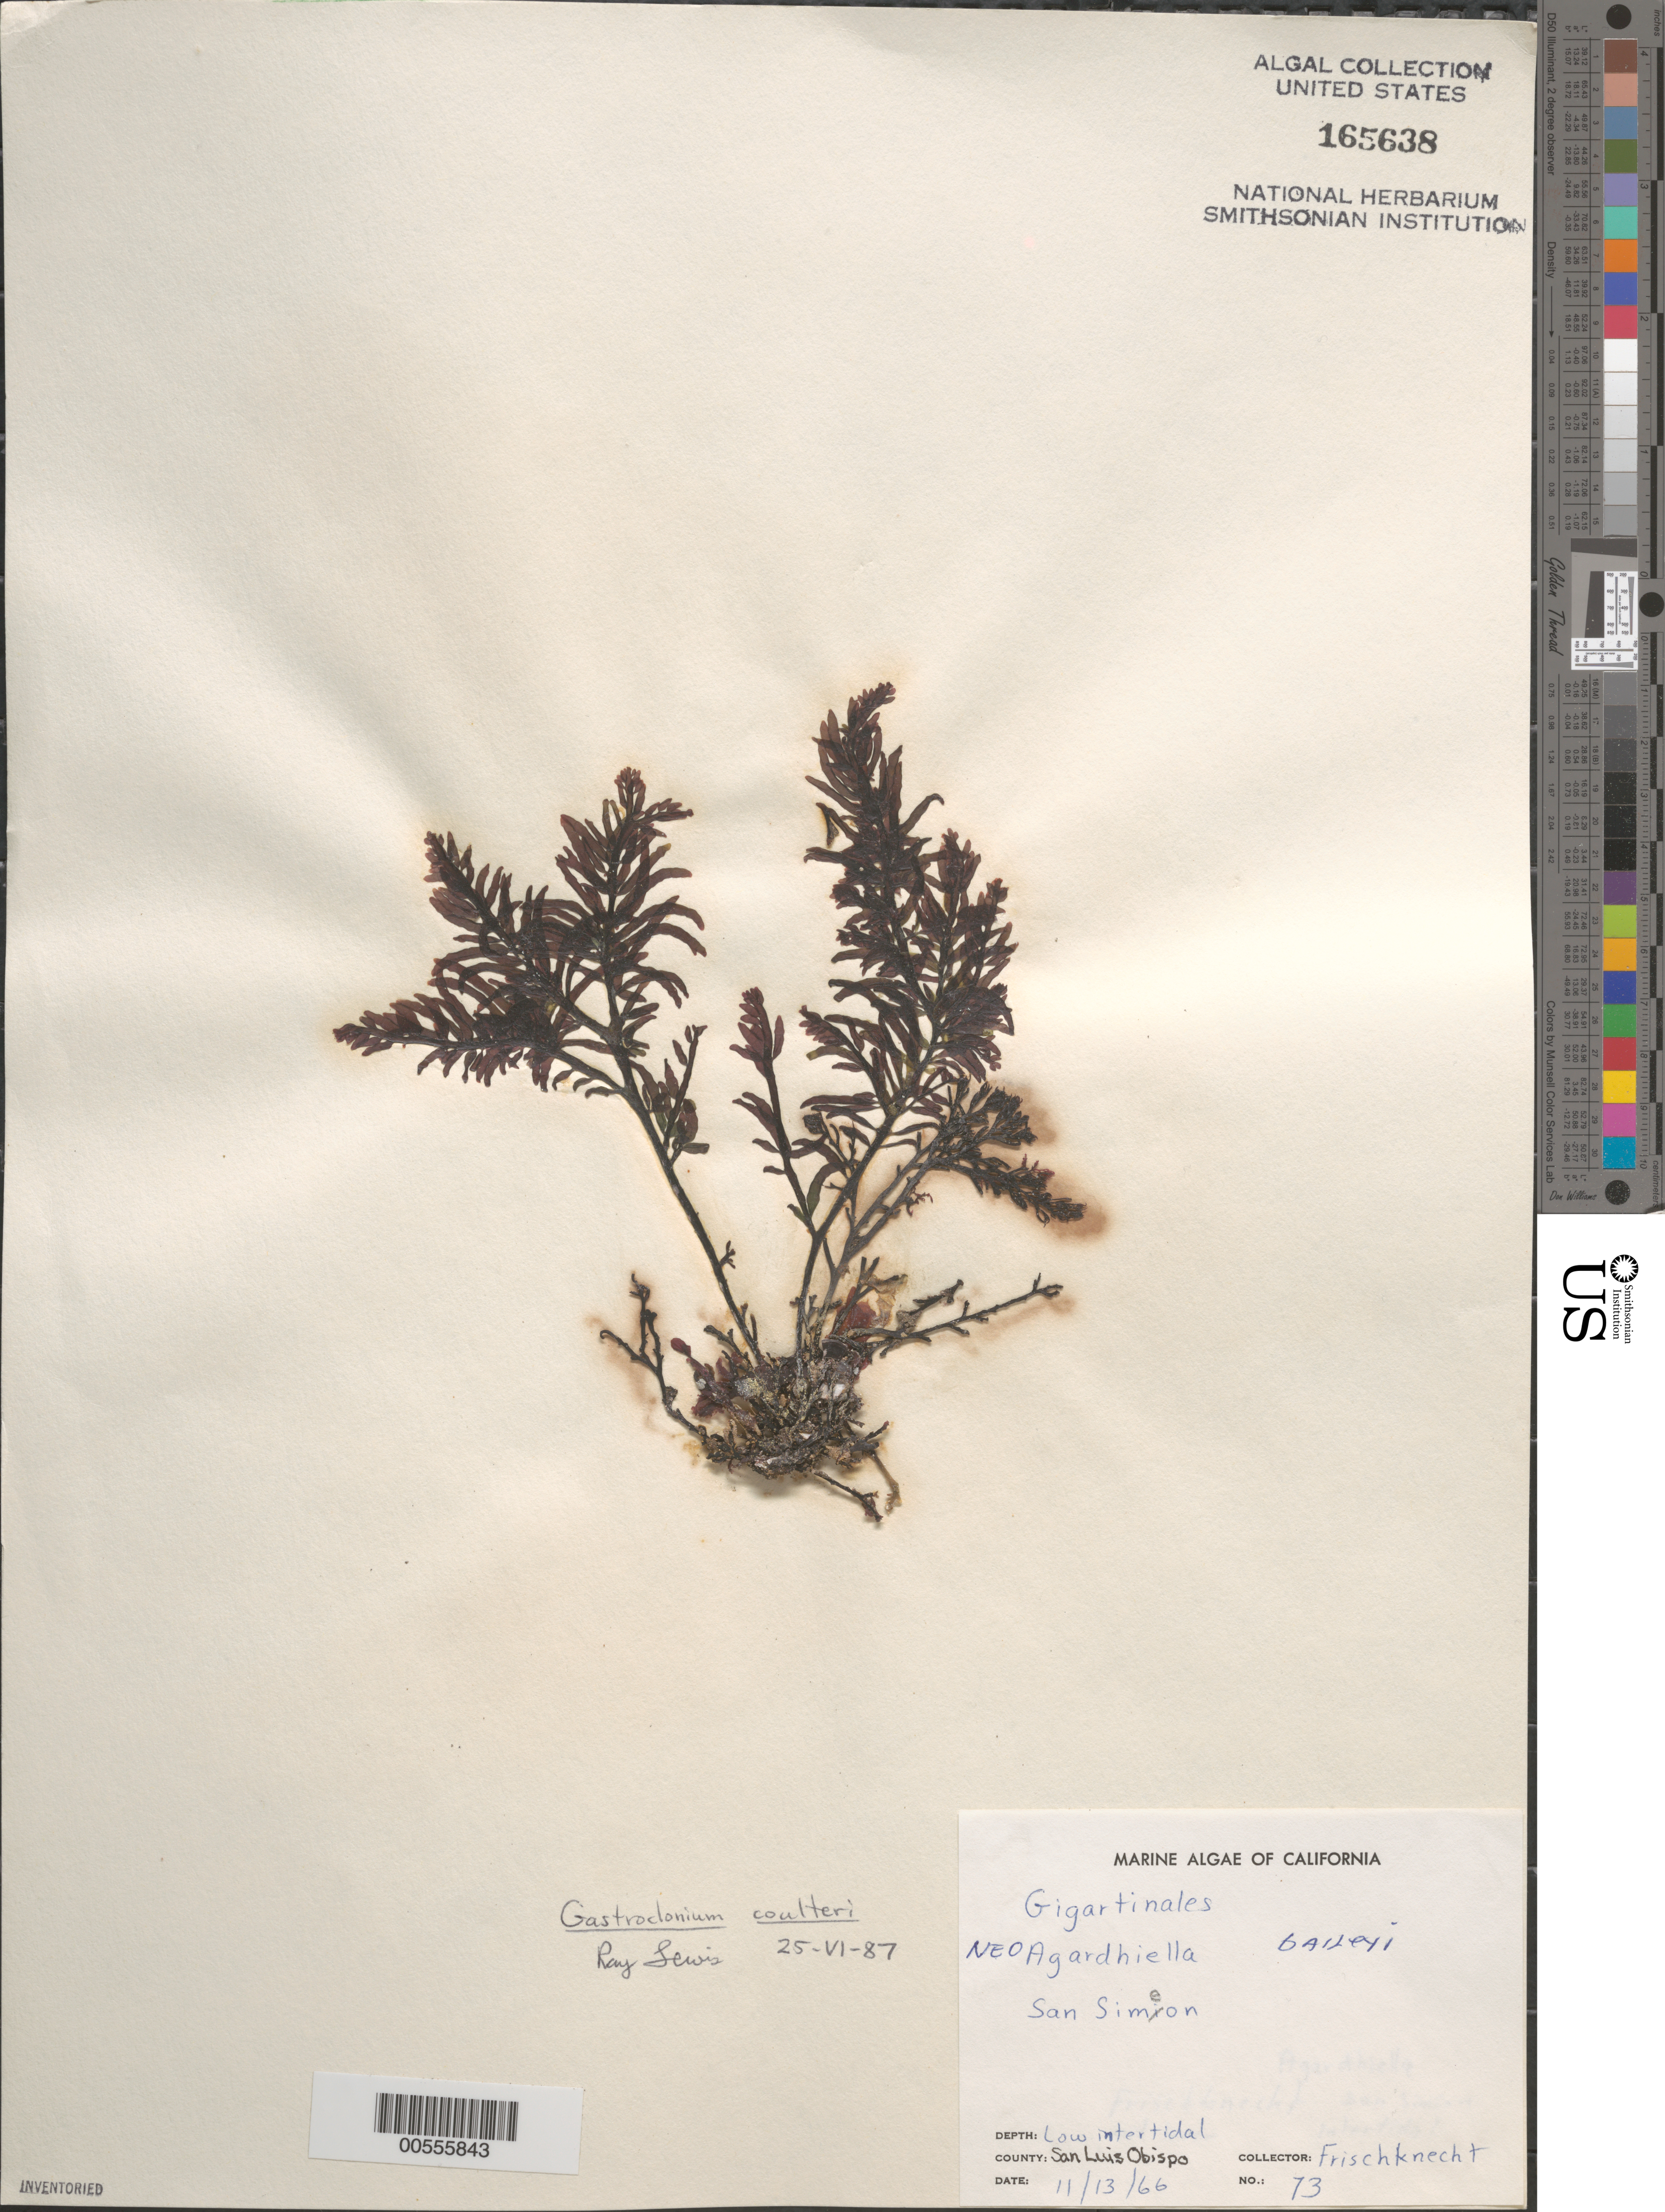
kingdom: Plantae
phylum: Rhodophyta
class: Florideophyceae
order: Rhodymeniales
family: Champiaceae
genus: Neogastroclonium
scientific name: Neogastroclonium subarticulatum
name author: (Turner) L. Le Gall et al.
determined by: Algae name updating Project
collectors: -. Frischknecht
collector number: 73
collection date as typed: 13 Nov 1966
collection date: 1966-11-13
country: United States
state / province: California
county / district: San Luis Obispo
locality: San Simeon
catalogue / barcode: US 165638